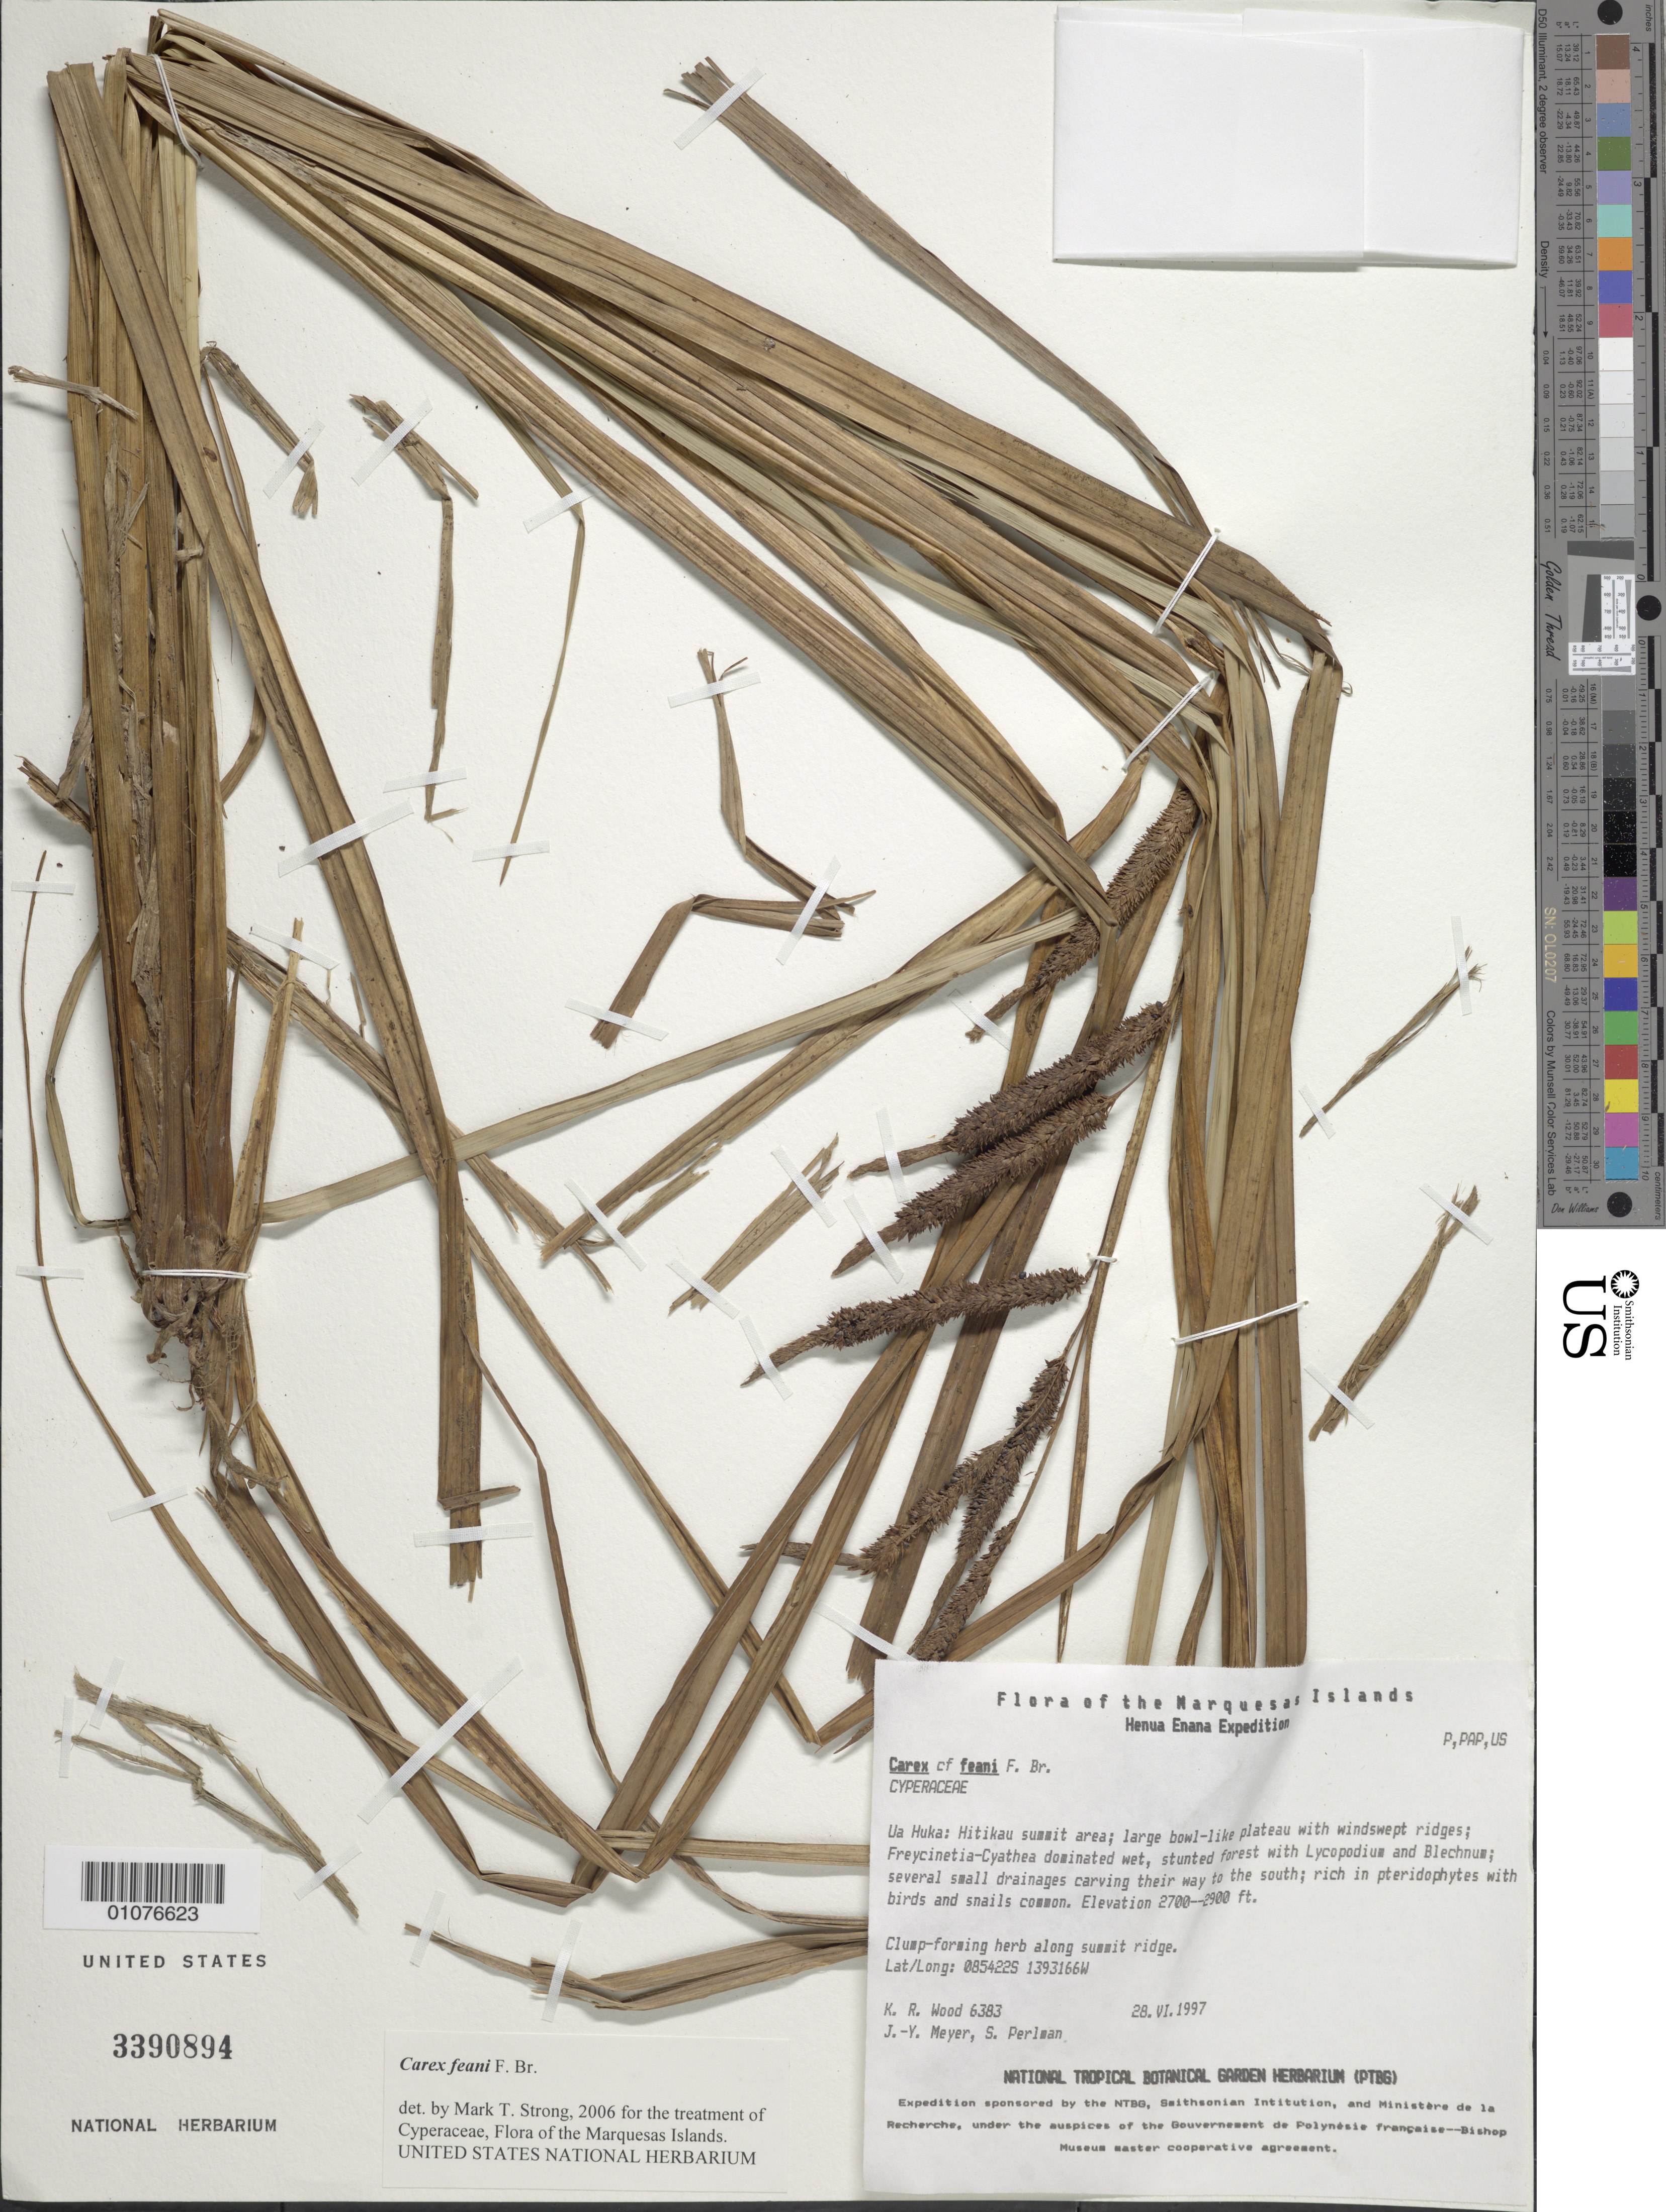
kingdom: Plantae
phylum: Tracheophyta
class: Liliopsida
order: Poales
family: Cyperaceae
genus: Carex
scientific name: Carex feani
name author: F. Br.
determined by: Lorence, David H., (PTBG), National Tropical Botanical Garden (UNITED STATES)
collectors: K. R. Wood, J.-Y. Meyer & S. P. Perlman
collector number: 6383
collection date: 1997-06-28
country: French Polynesia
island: Ua Huka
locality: Hitikau summit area, large bowl-like plateau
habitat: Windswept ridges, Freycinetia-Cyathea dominated wet stunted forest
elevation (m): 823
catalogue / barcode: US 3390894